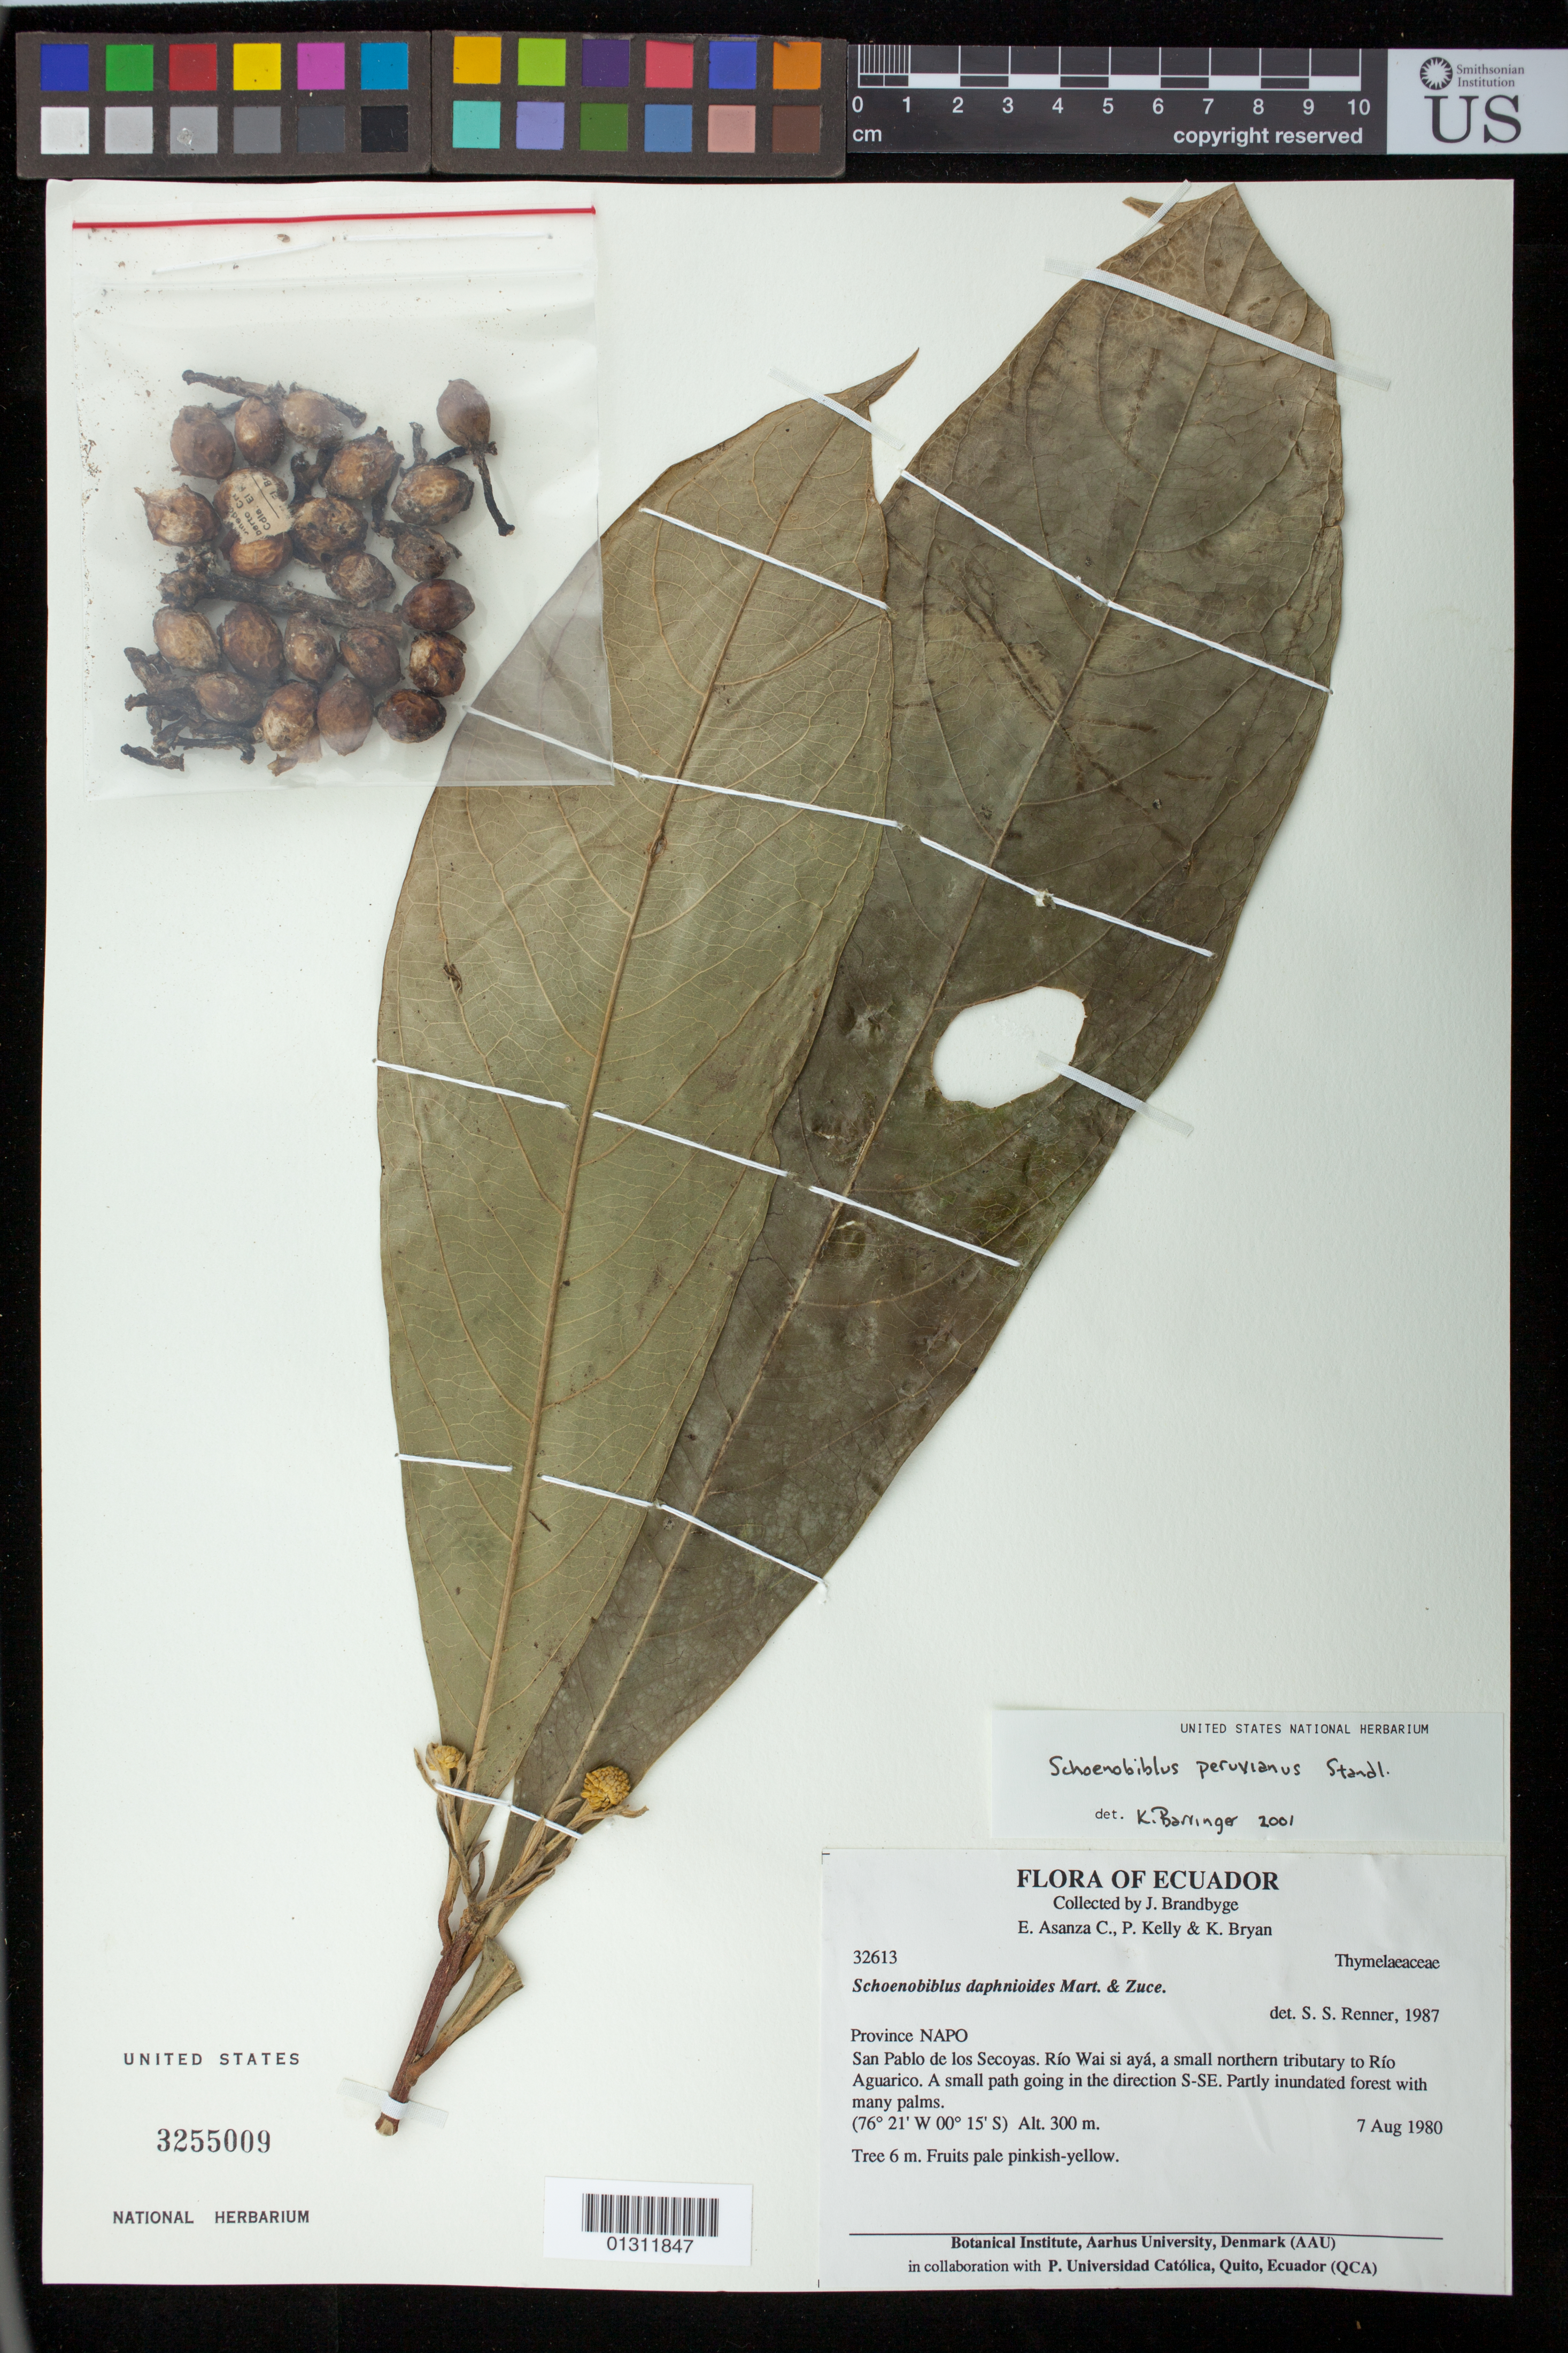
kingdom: Plantae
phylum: Tracheophyta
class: Magnoliopsida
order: Malvales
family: Thymelaeaceae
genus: Schoenobiblus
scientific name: Schoenobiblus peruvianus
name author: Standl.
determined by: Barringer, K.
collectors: J. Brandbyge, E. Asanza, P. Kelly & K. Bryan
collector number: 32613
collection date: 1980-08-07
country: Ecuador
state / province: Napo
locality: San Pablo de los Secoyas; Rio Wai si aya, a small northern tributary to Rio Aguarico.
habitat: Forest with many palms.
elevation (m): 300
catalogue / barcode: US 3255009-2